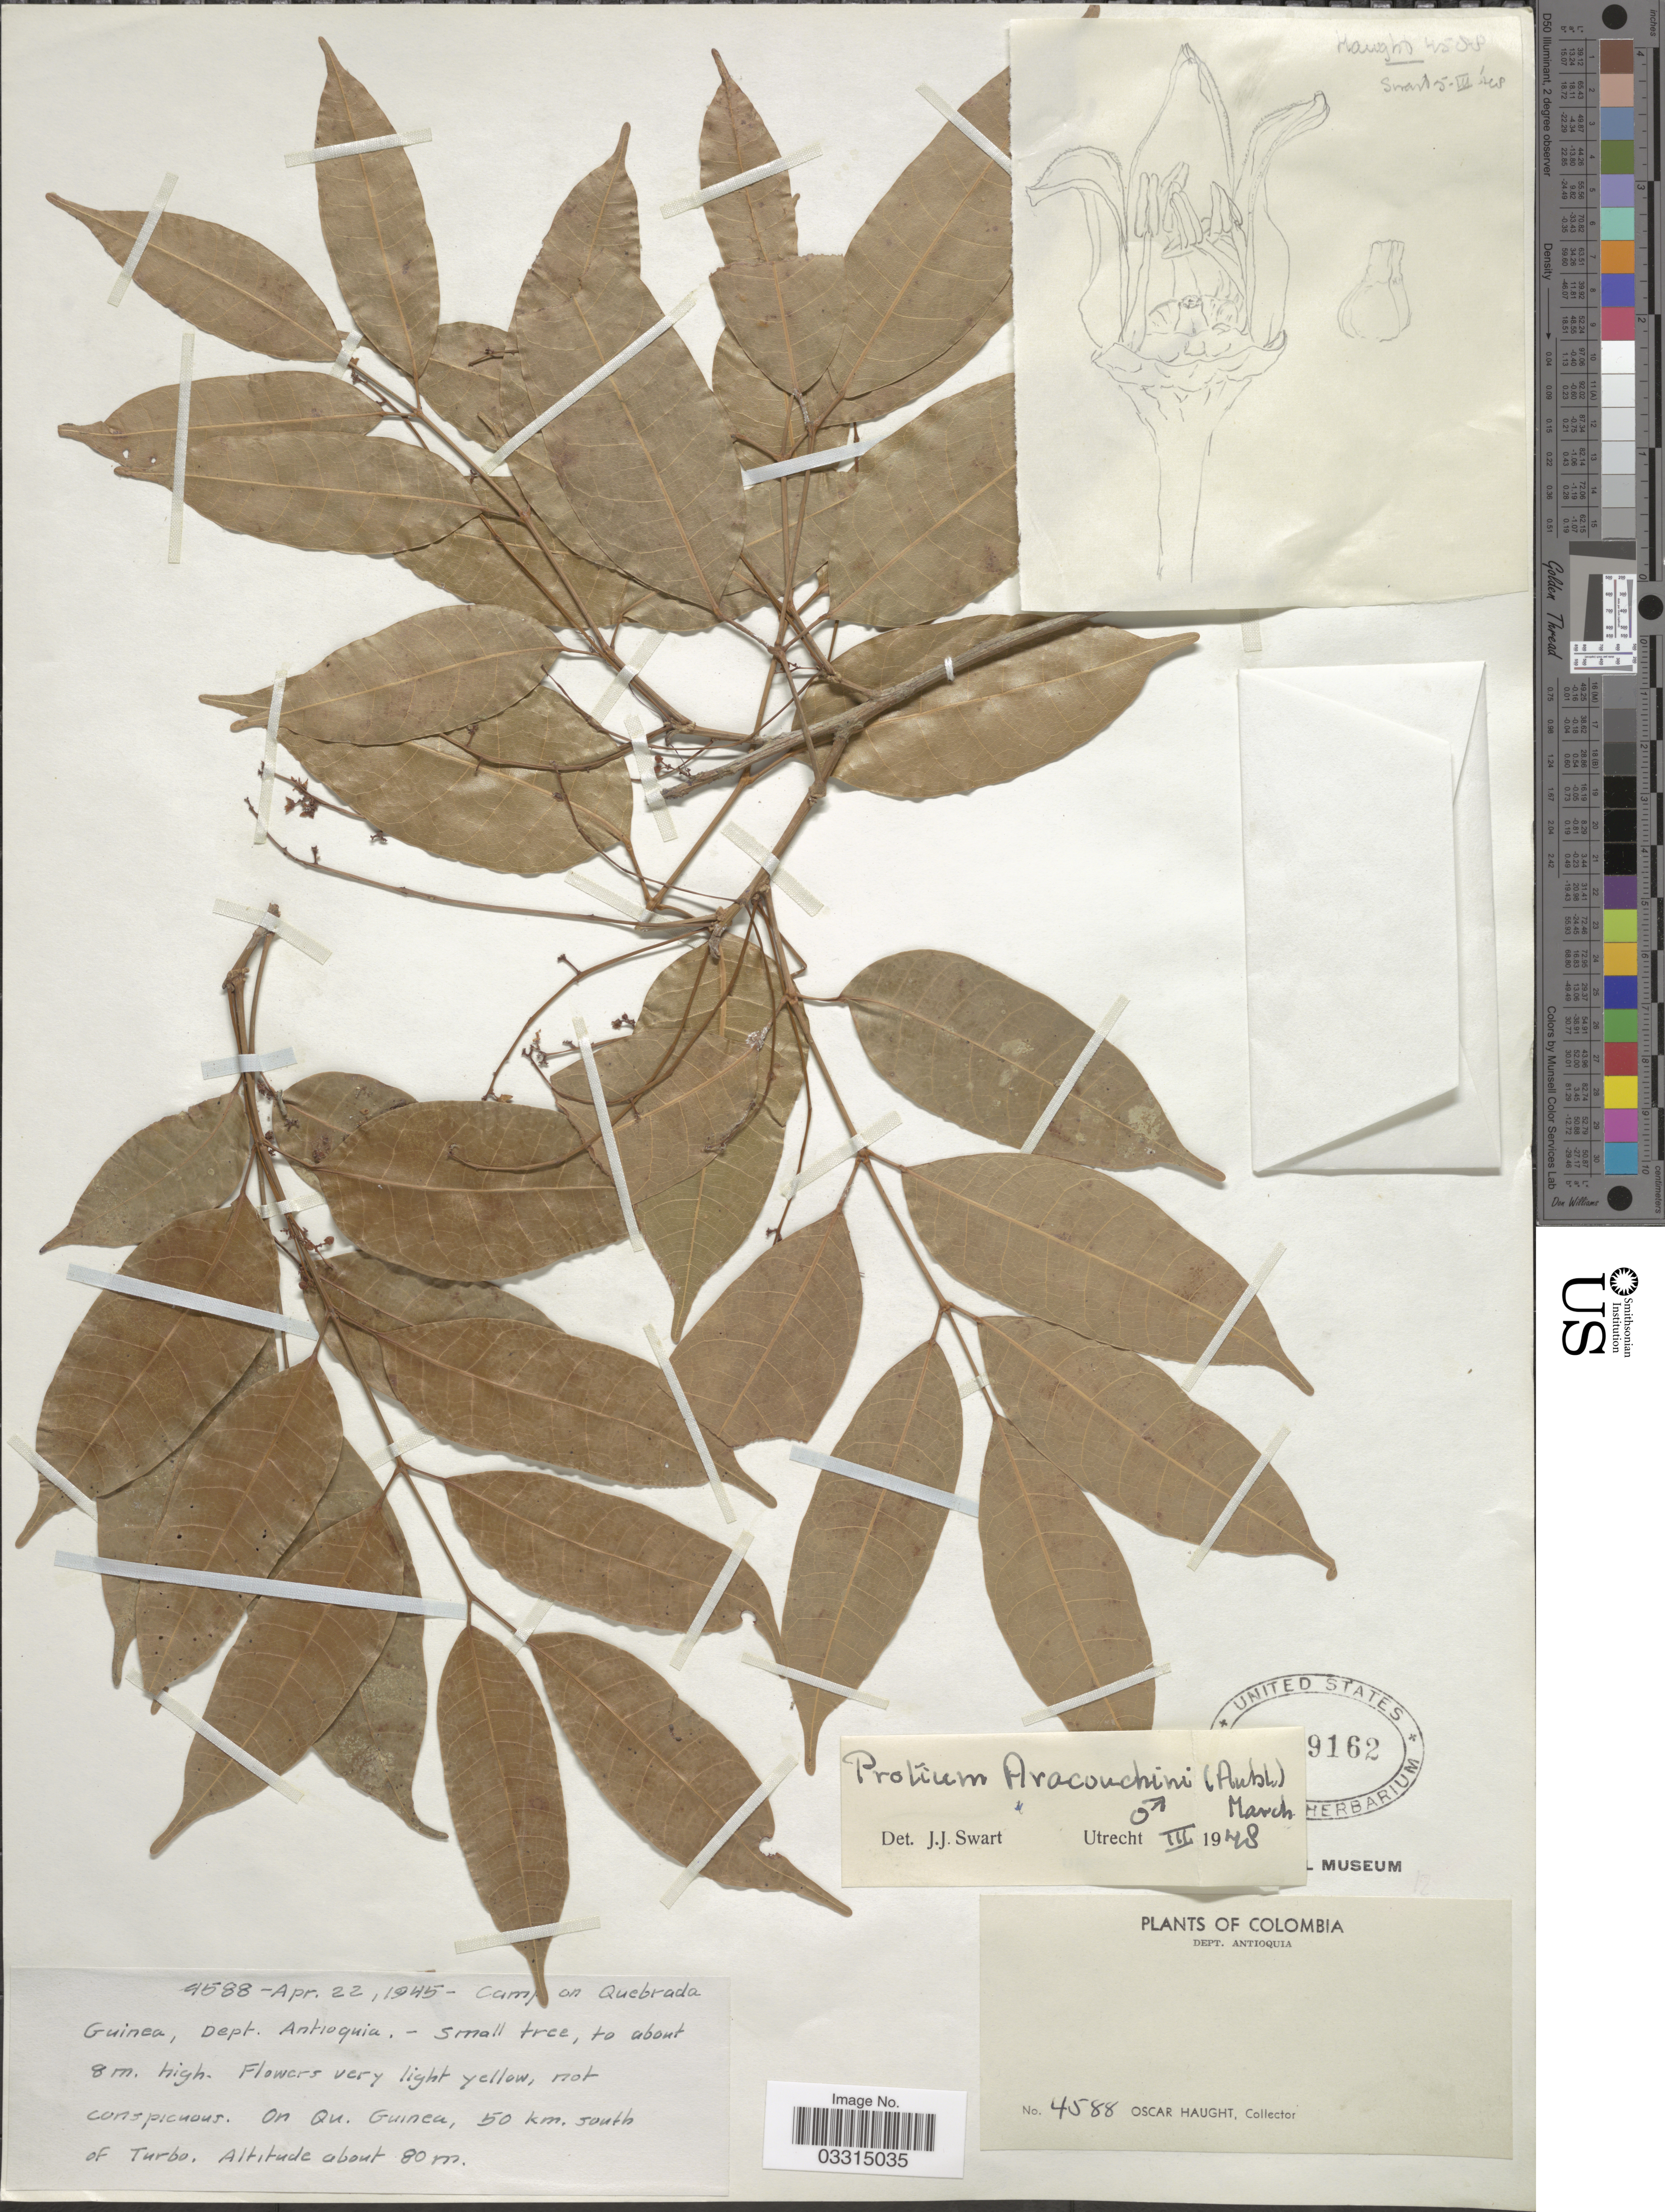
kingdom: Plantae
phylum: Tracheophyta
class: Magnoliopsida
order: Sapindales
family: Burseraceae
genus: Protium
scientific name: Protium aracouchini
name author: (Aubl.) Marchand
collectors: O. Haught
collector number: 4588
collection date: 1945-04-22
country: Colombia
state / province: Antioquia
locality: Camp on Quebrada Guinea, Dept. Anioquia. On Qu. Guinea, 50 km. south of Turbo.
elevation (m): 80